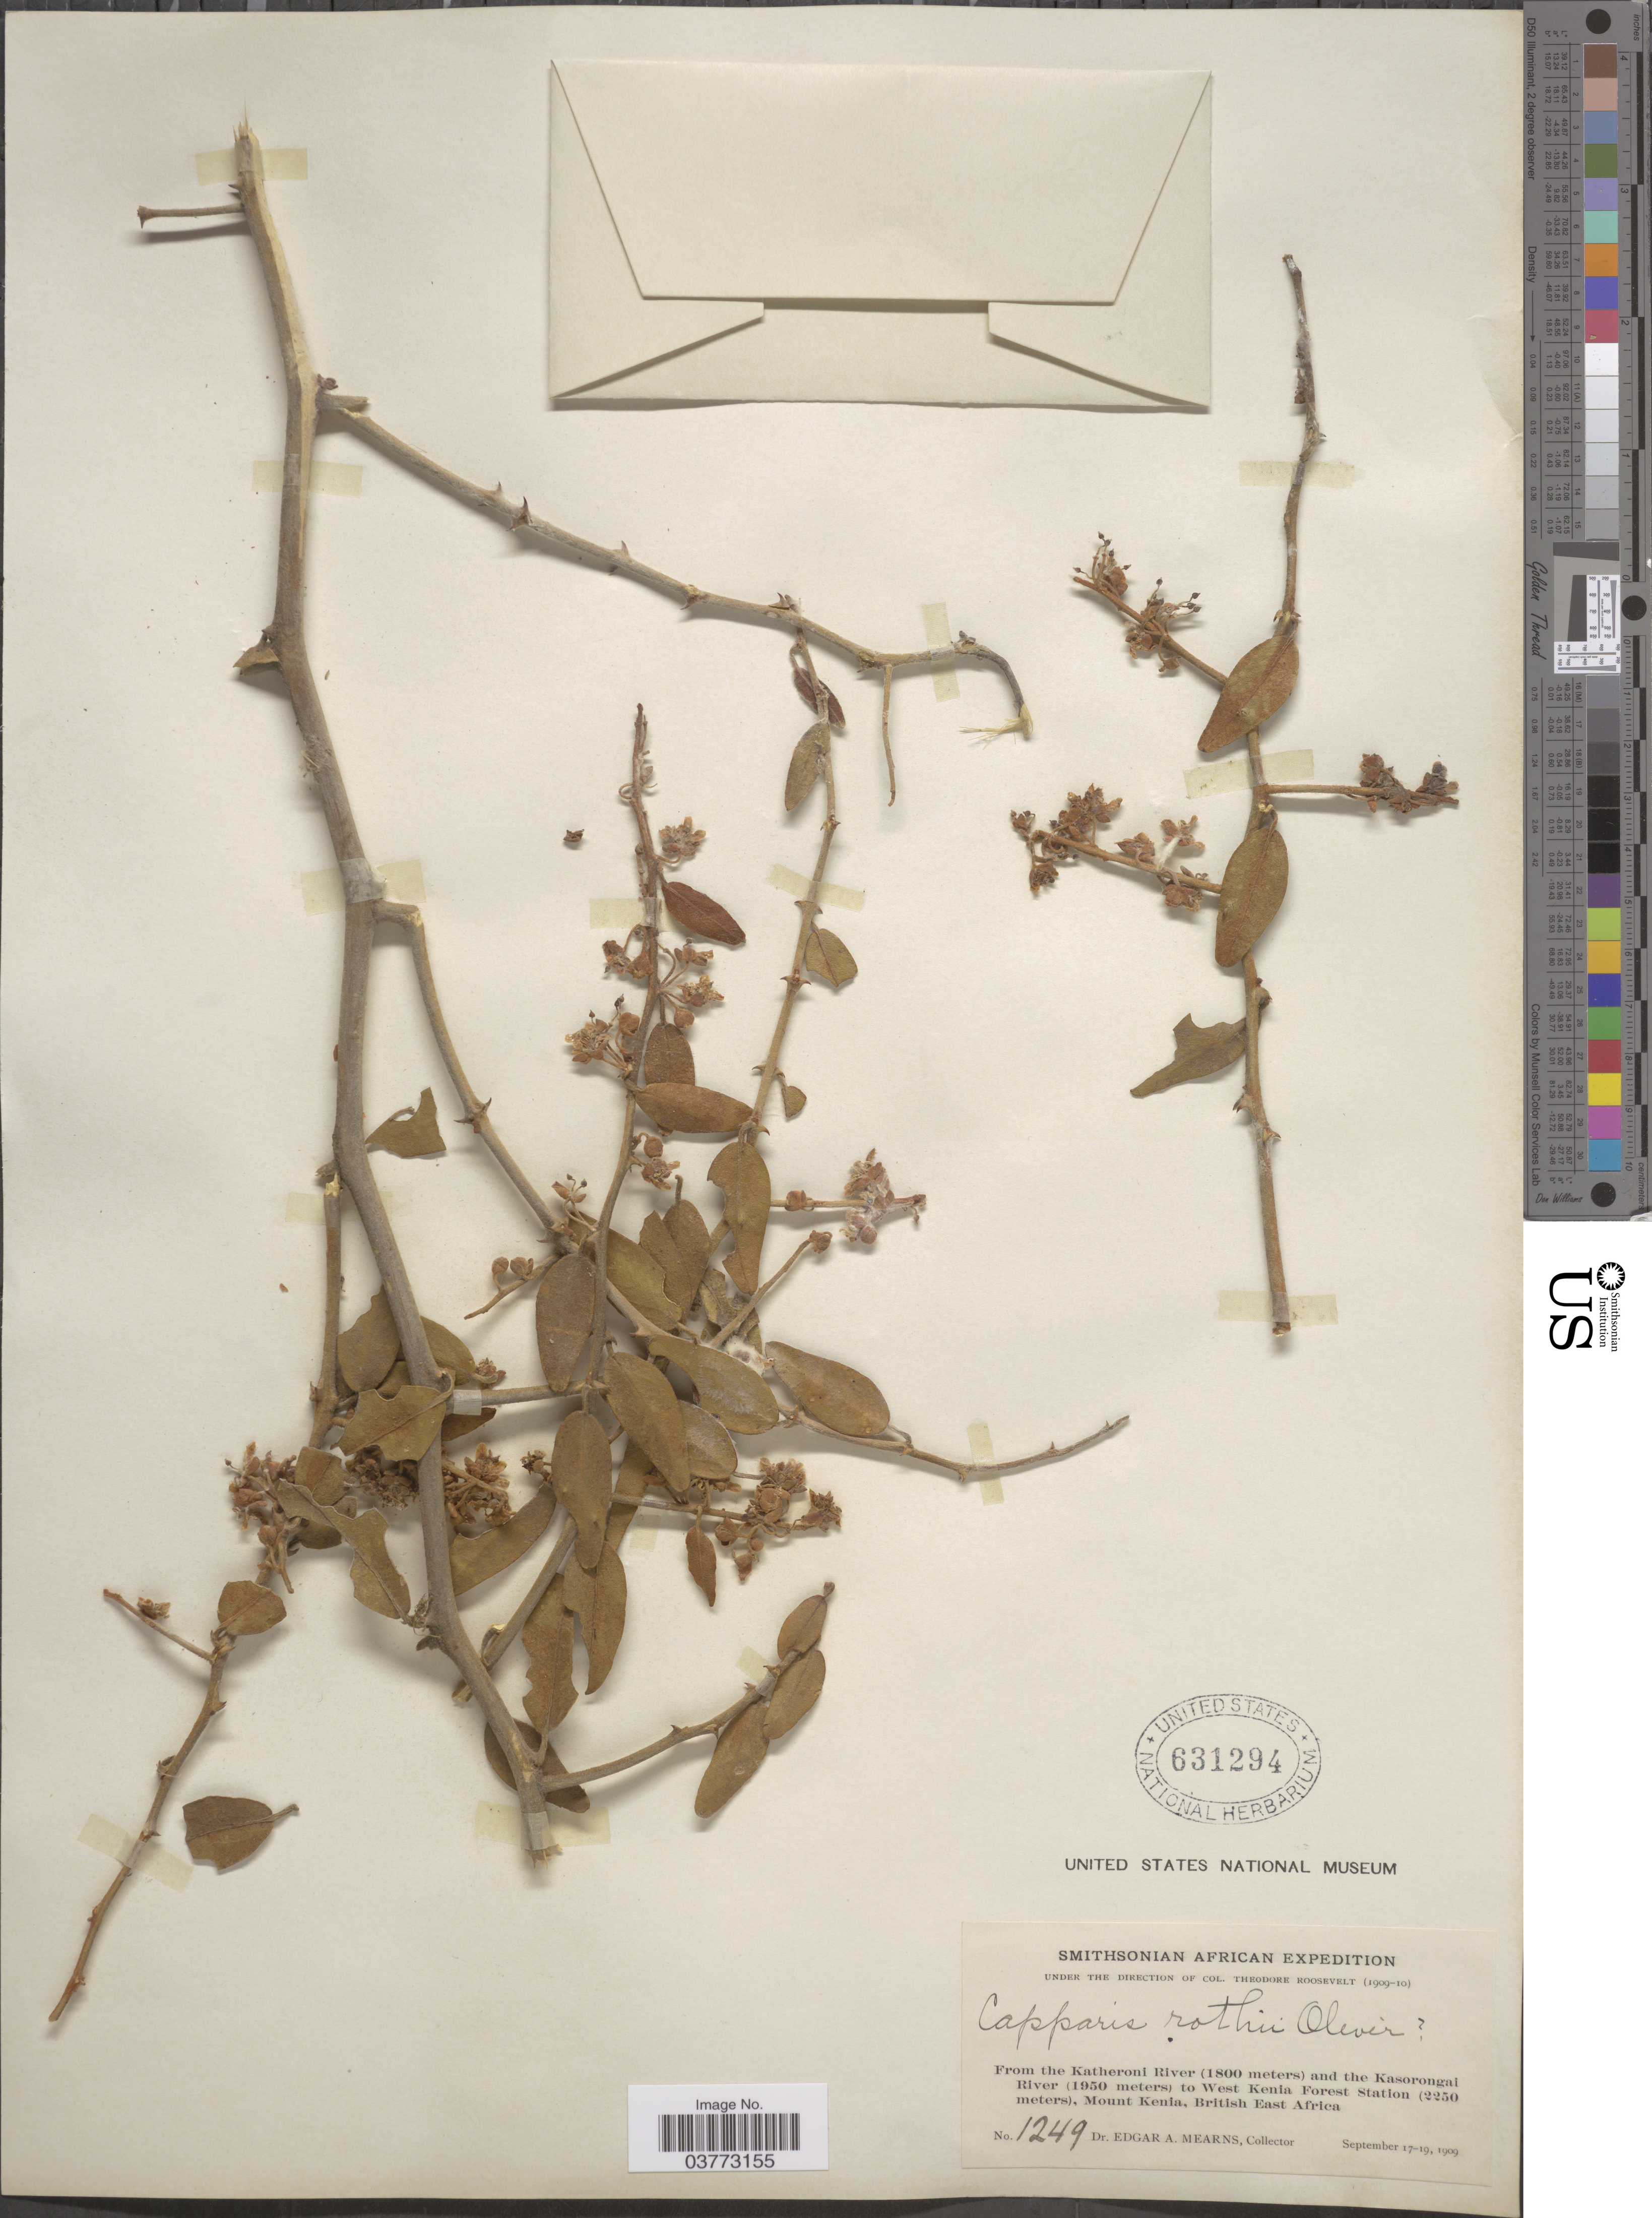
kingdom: Plantae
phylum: Tracheophyta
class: Magnoliopsida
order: Brassicales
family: Capparaceae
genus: Capparis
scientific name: Capparis rothii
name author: Oliv.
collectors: E. A. Mearns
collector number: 1249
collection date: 1909-09-17/1909-09-19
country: Kenya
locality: From the Katheroni River and the Kasorongai River to West Kenia Forest Station, Mount Kenia, British East Africa.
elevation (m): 1800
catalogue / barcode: US 631294